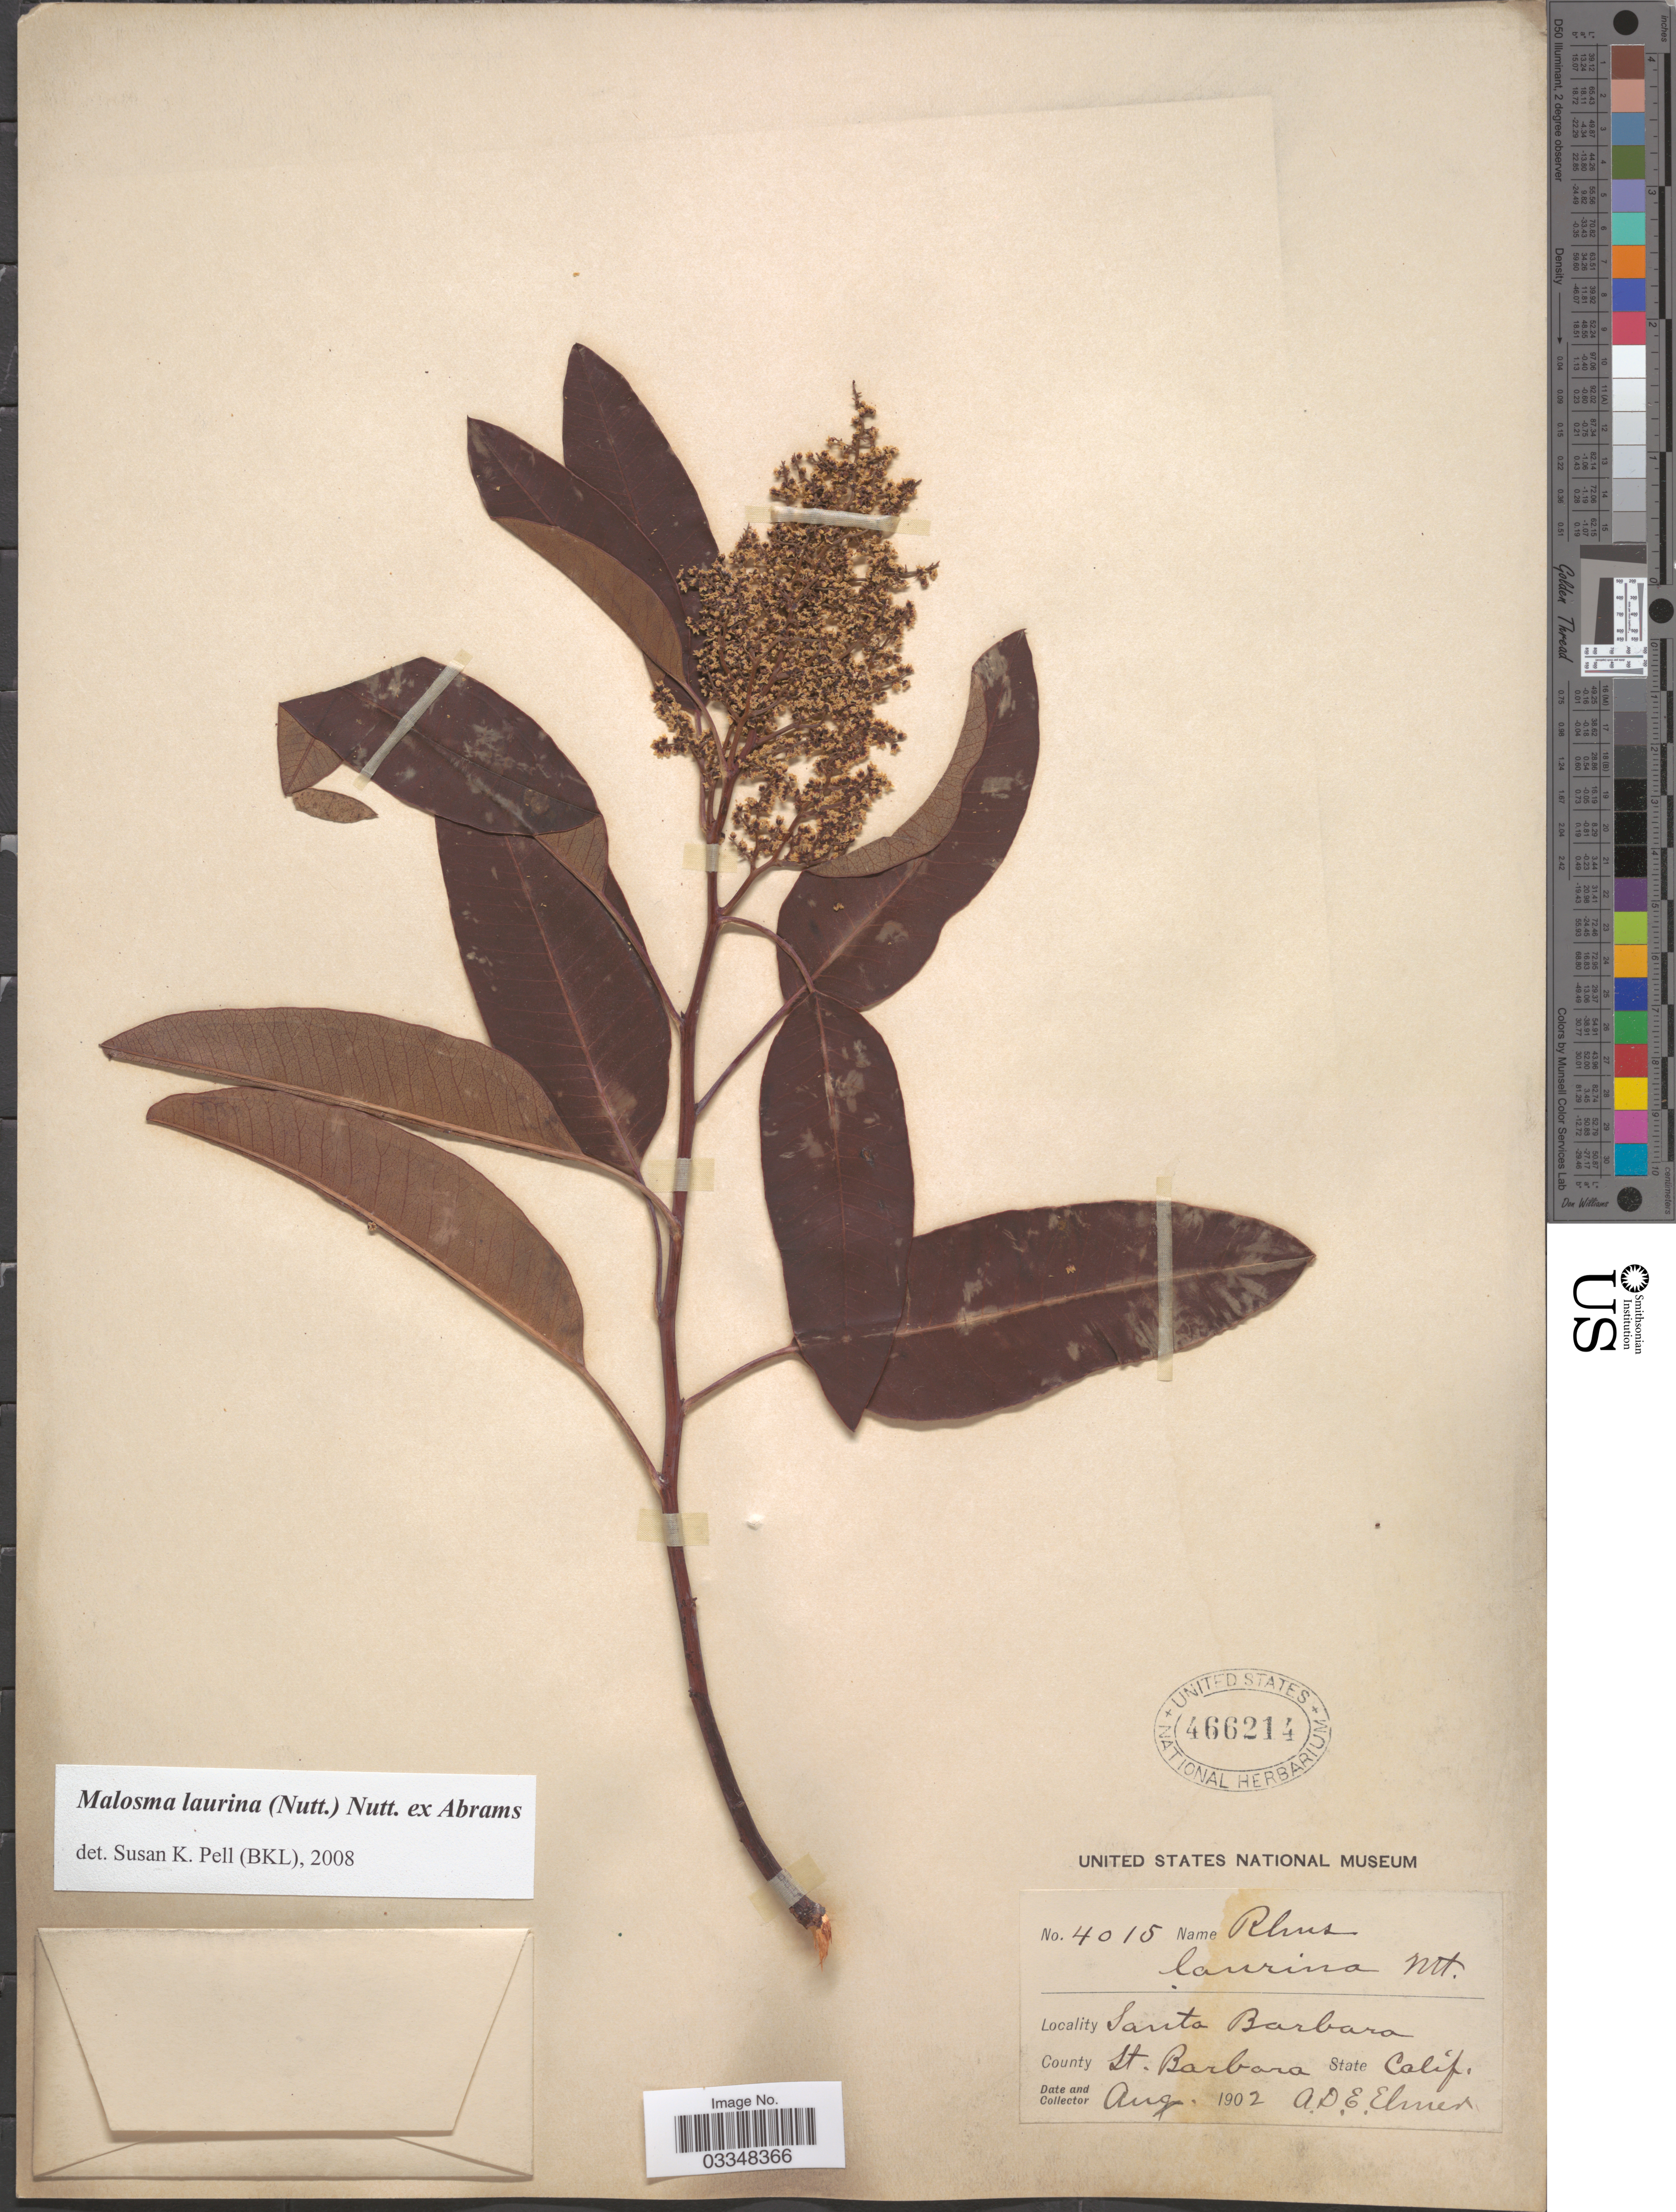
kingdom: Plantae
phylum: Tracheophyta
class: Magnoliopsida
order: Sapindales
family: Anacardiaceae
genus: Malosma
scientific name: Malosma laurina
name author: (Nutt.) Nutt. ex Abrams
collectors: A. D. E. Elmer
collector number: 4015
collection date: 1902-08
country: United States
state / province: California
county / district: Santa Barbara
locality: Santa Barbara. County St. Barbara.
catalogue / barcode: US 466214